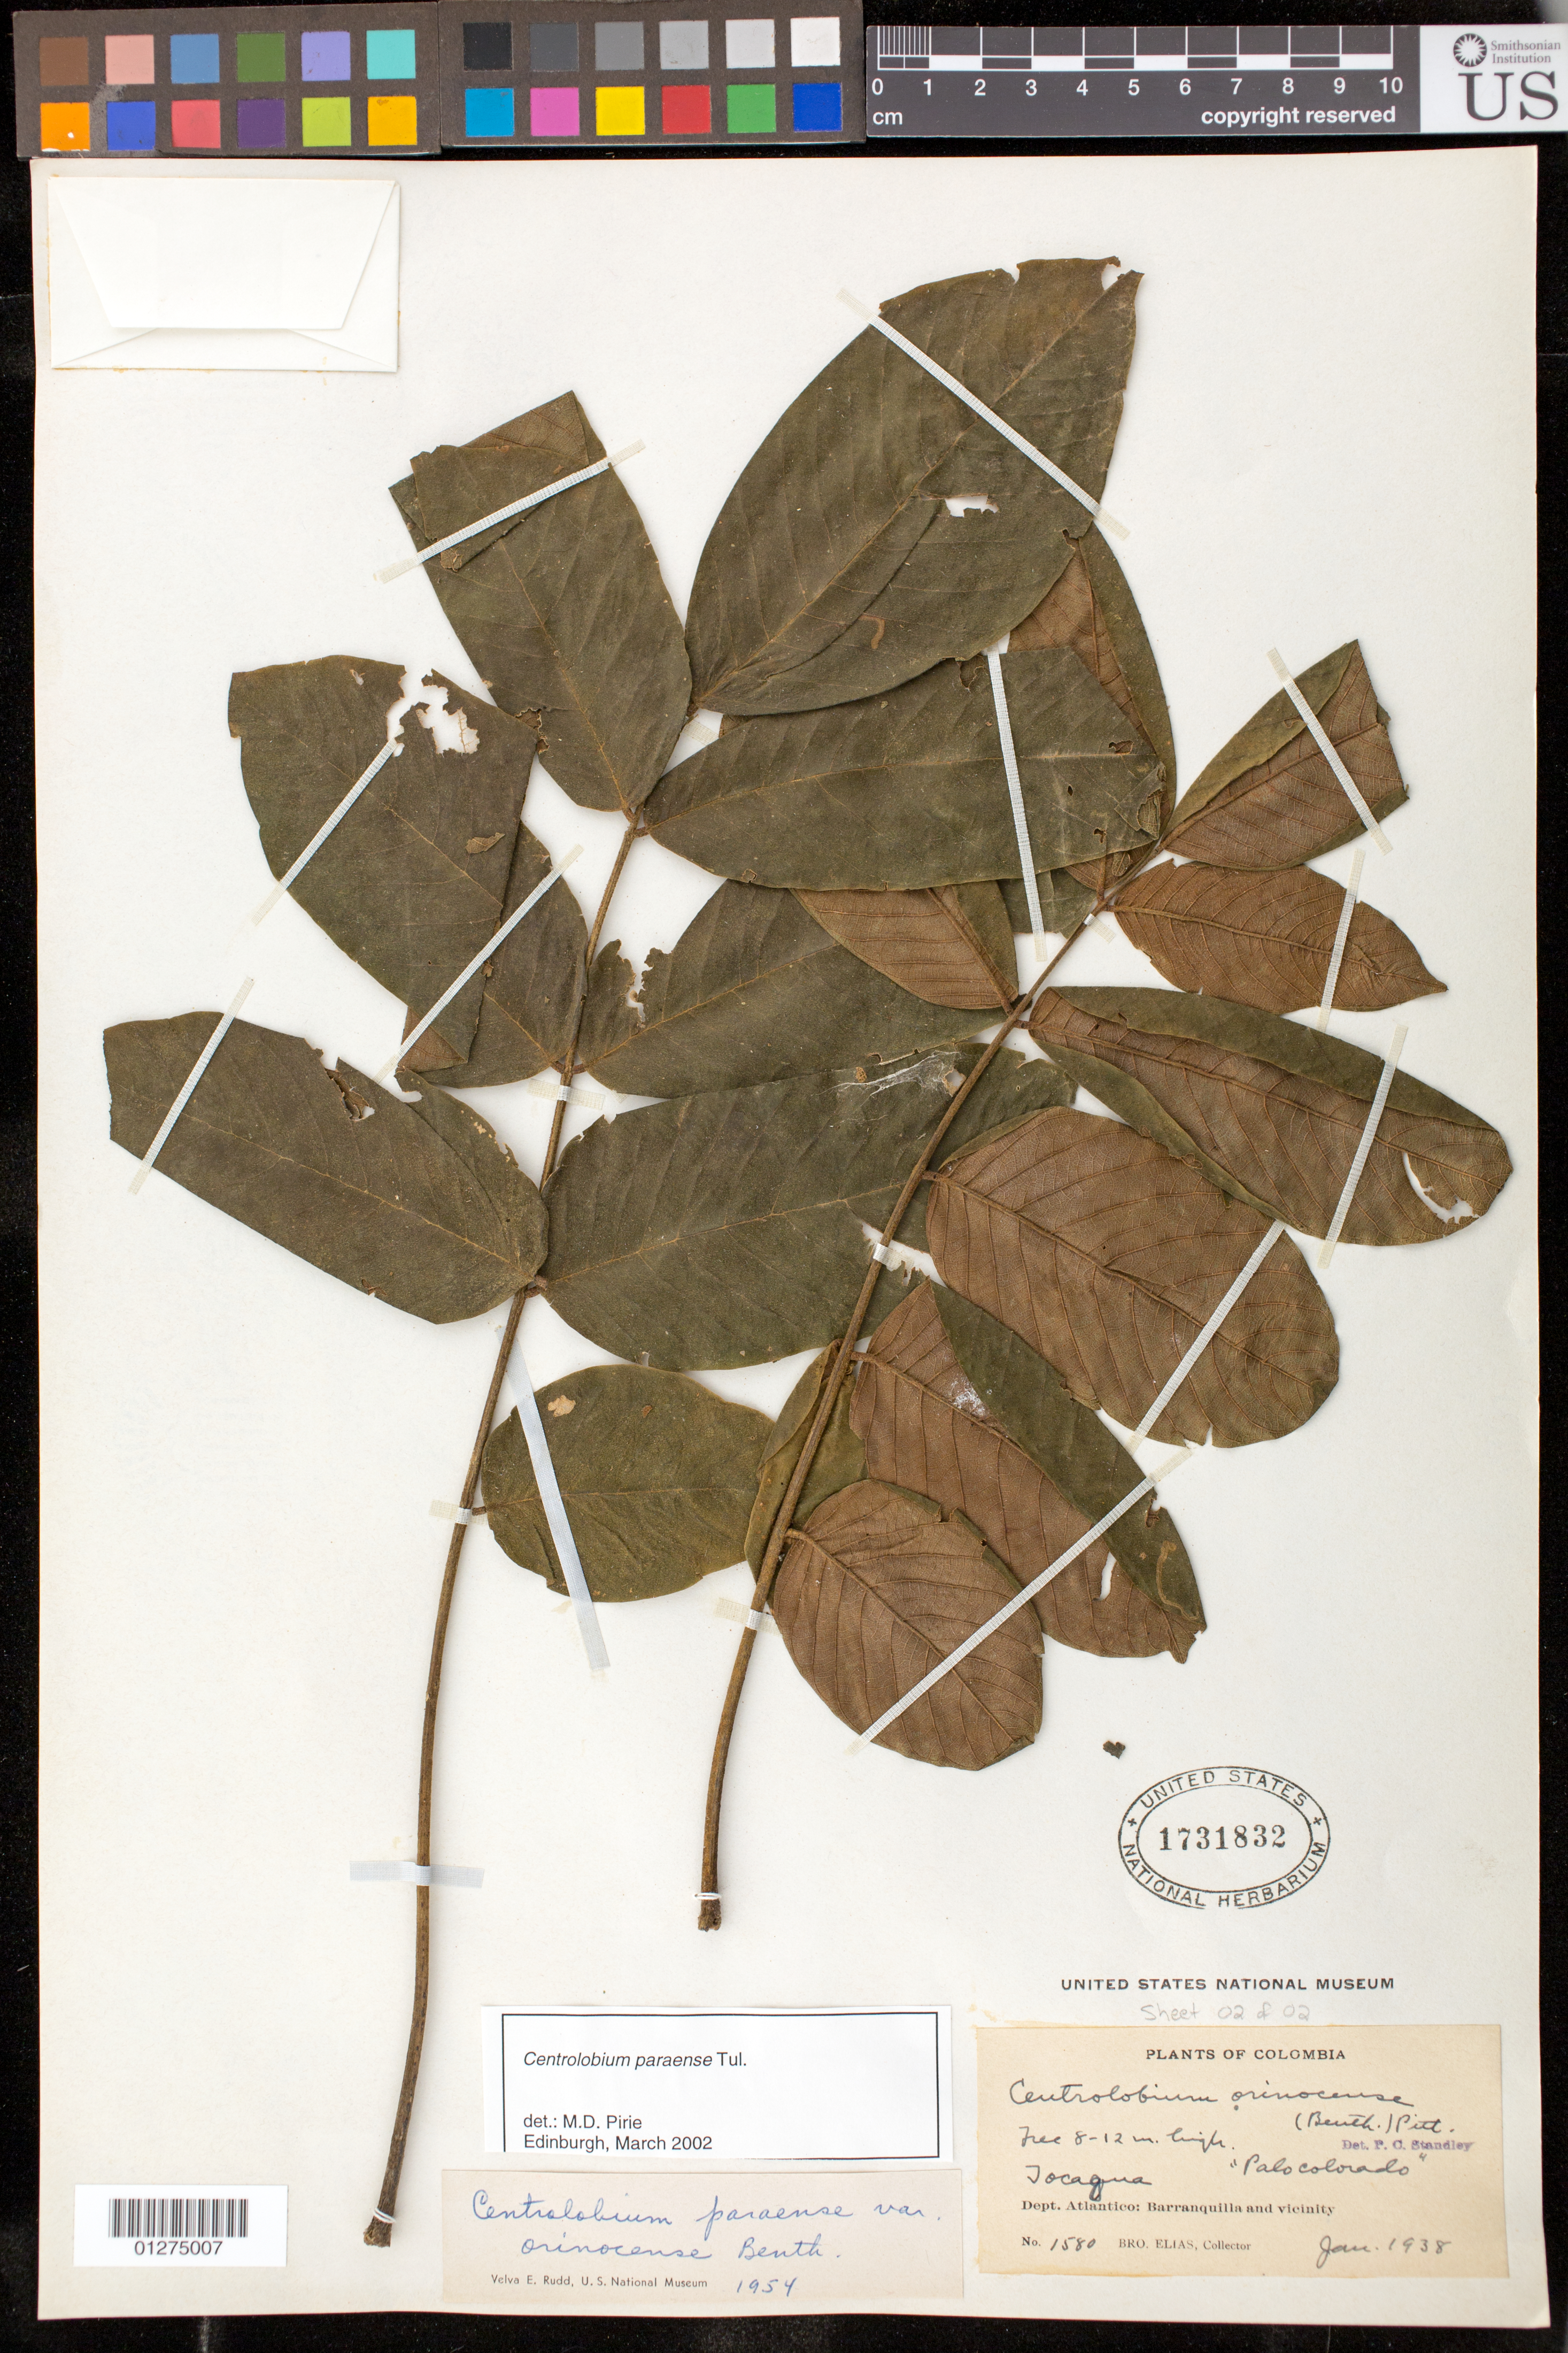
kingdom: Plantae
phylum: Tracheophyta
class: Magnoliopsida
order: Fabales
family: Fabaceae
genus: Centrolobium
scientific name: Centrolobium paraense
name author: Tul.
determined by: Pirie, M. D., (U)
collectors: Bro. Elias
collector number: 1580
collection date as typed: Jan 1938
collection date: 1938-01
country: Colombia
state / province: Atlántico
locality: Barranquilla and vicinity. Tocagua.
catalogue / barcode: US 1731832